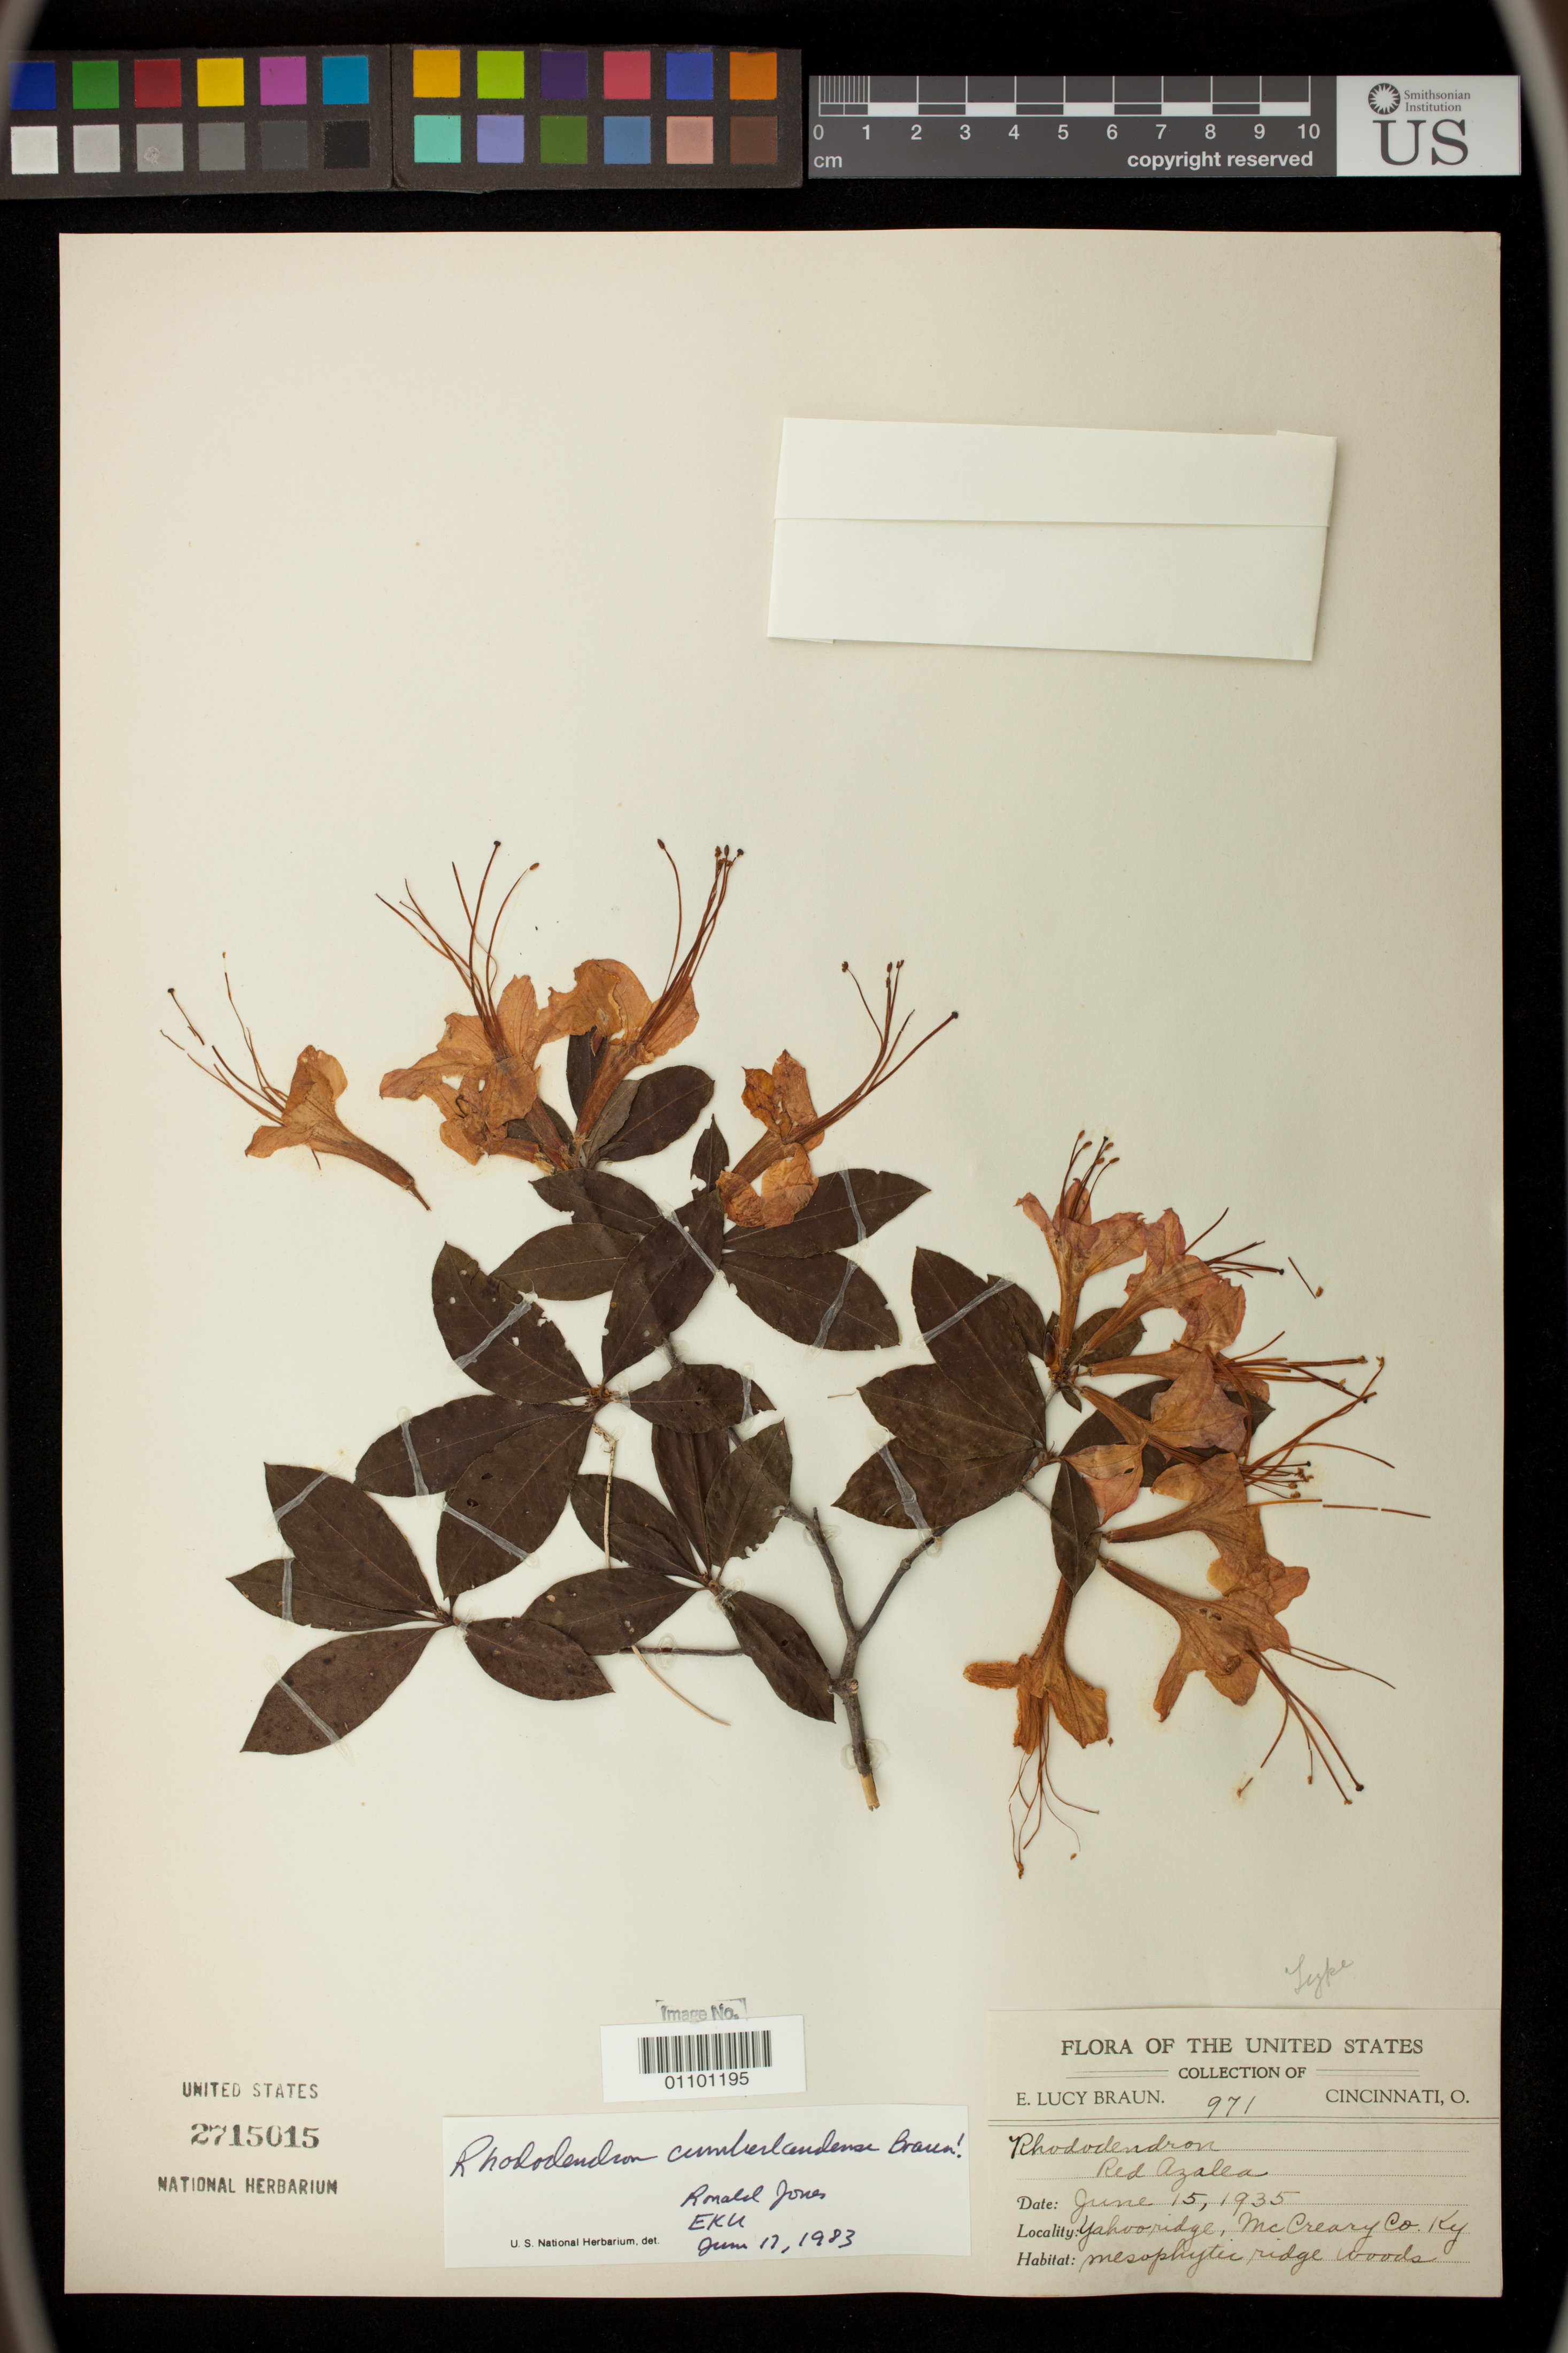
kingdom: Plantae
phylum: Tracheophyta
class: Magnoliopsida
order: Ericales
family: Ericaceae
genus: Rhododendron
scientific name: Rhododendron cumberlandense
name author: E.L. Braun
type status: Isotype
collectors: E. L. Braun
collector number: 971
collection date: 1935-06-15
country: United States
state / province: Kentucky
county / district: McCreary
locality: Yahoo ridge.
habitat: Mesophytic ridge woods.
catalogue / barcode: US 2715015